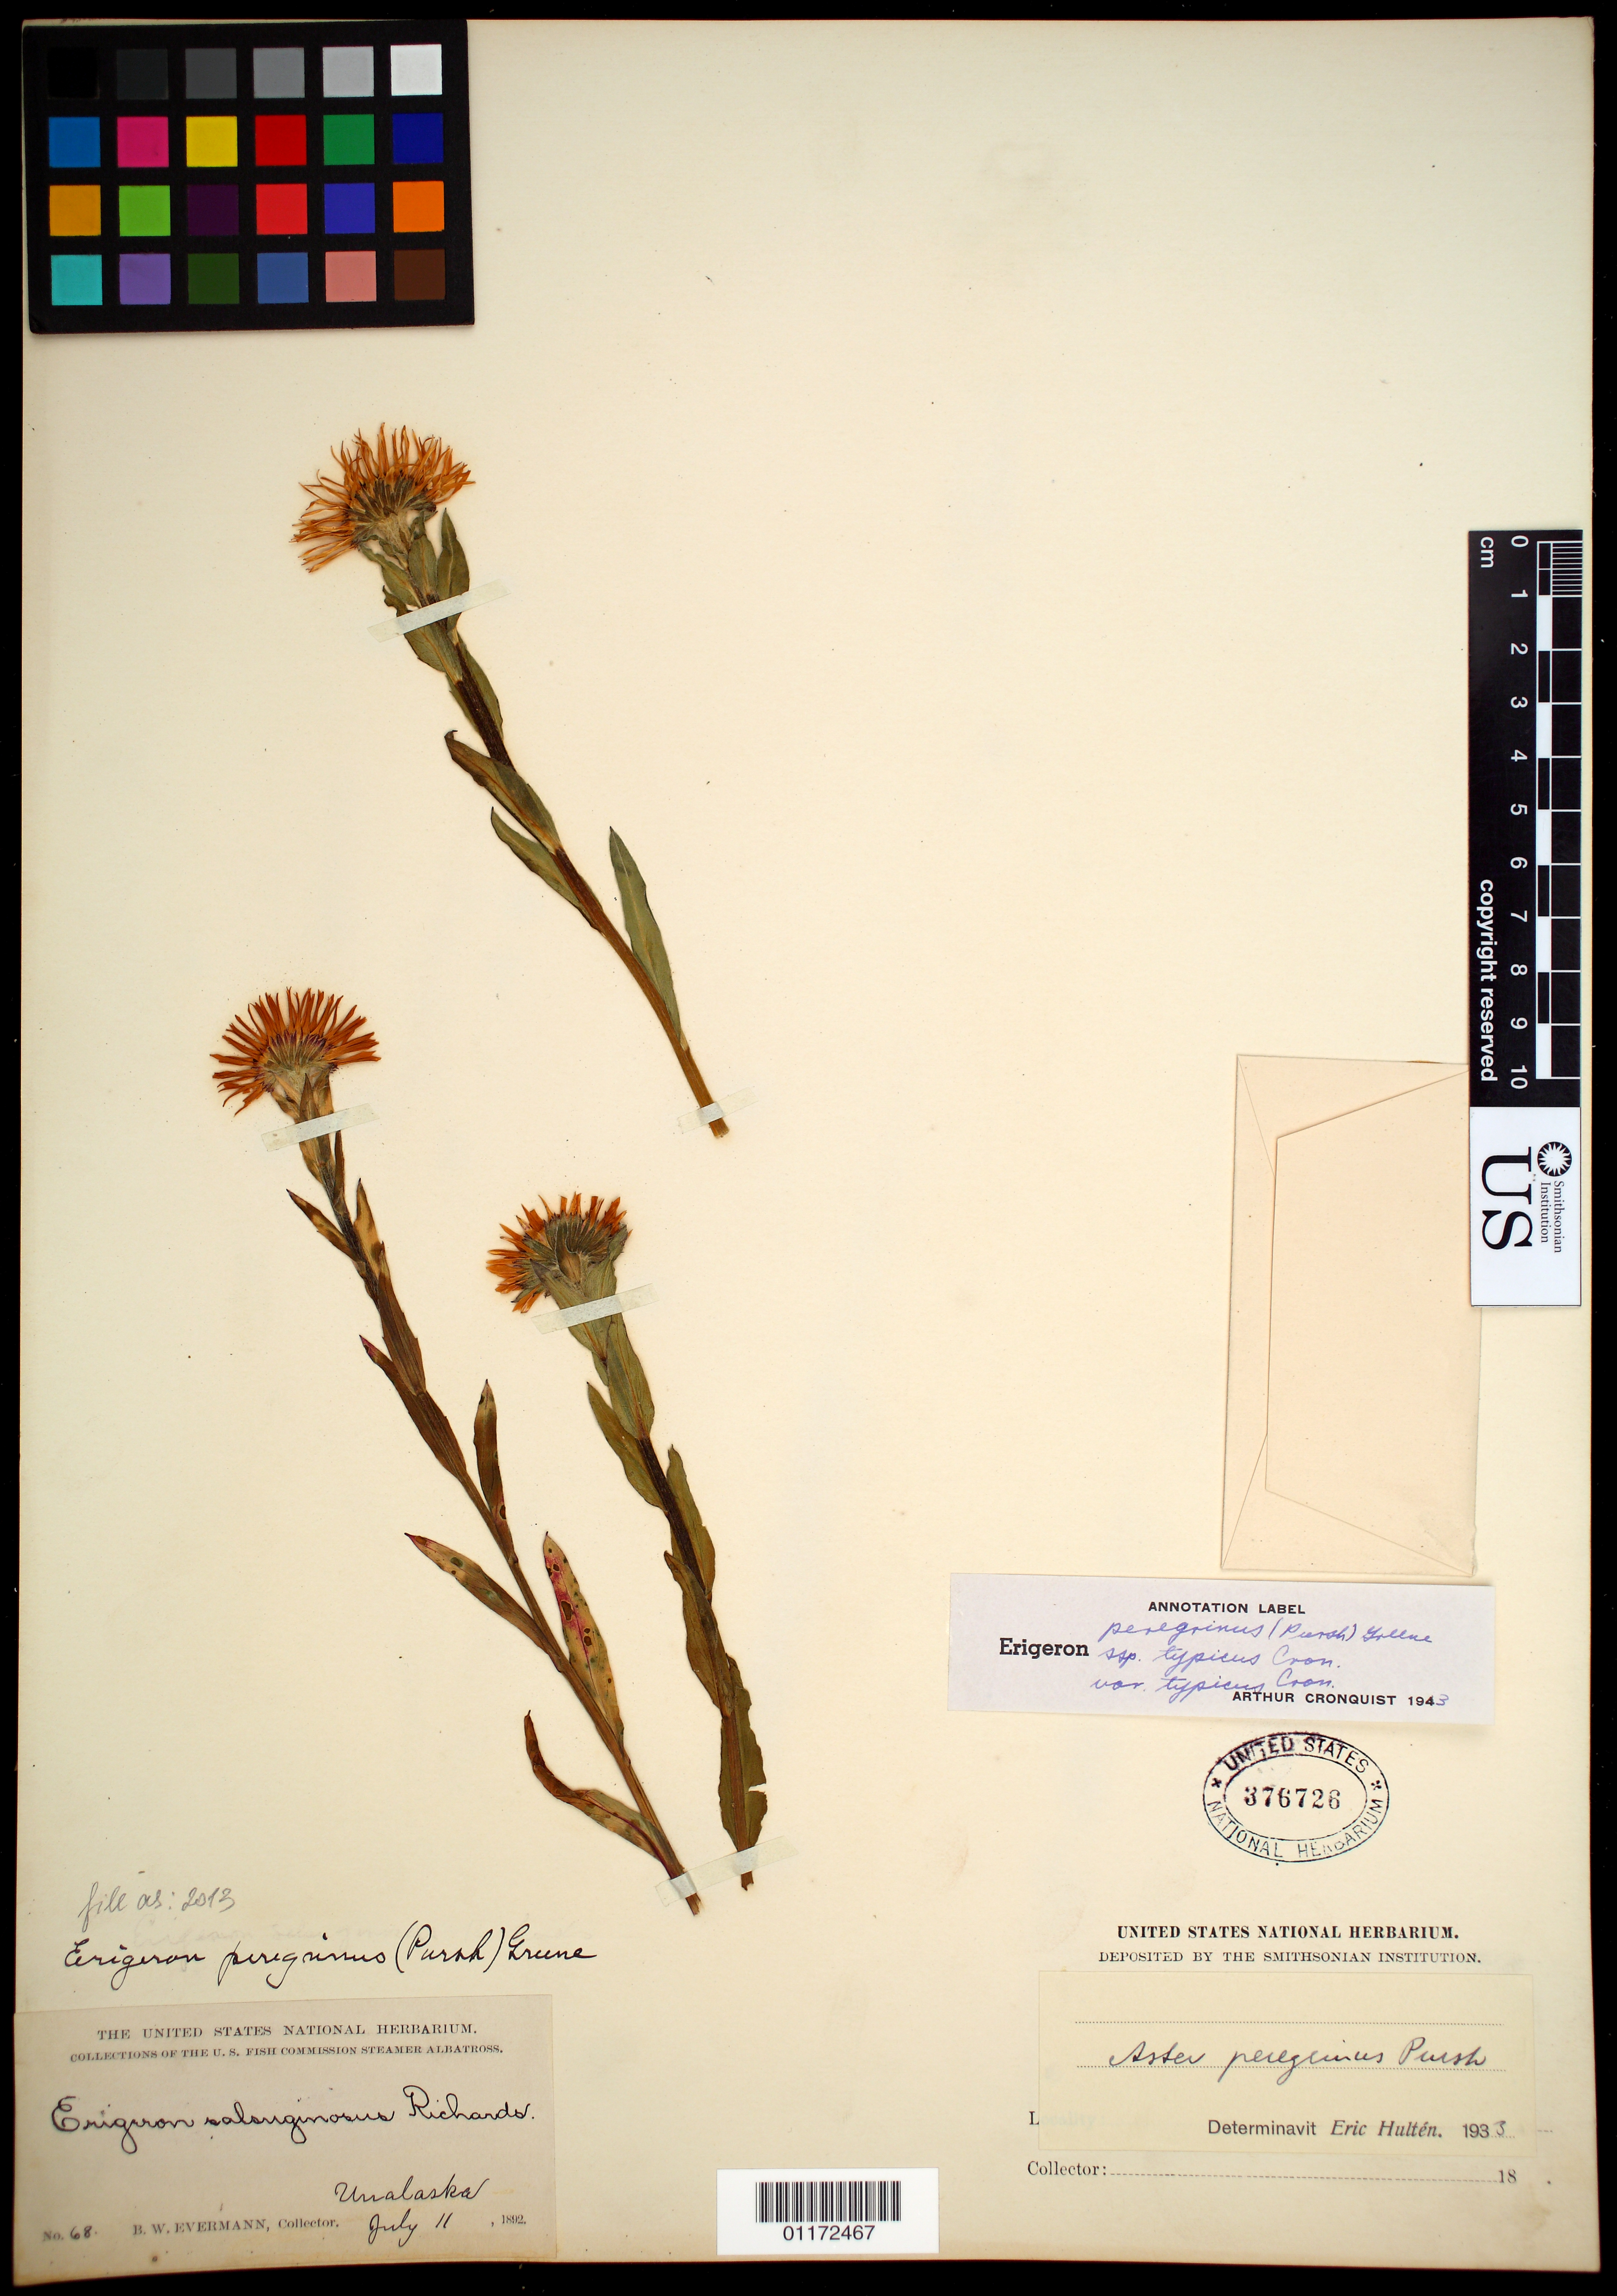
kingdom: Plantae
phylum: Tracheophyta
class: Magnoliopsida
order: Asterales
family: Asteraceae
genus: Erigeron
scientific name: Erigeron peregrinus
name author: (Banks ex Pursh) Greene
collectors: B. W. Evermann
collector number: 68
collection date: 1892-07-11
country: United States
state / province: Alaska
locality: Unalaska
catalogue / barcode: US 376726